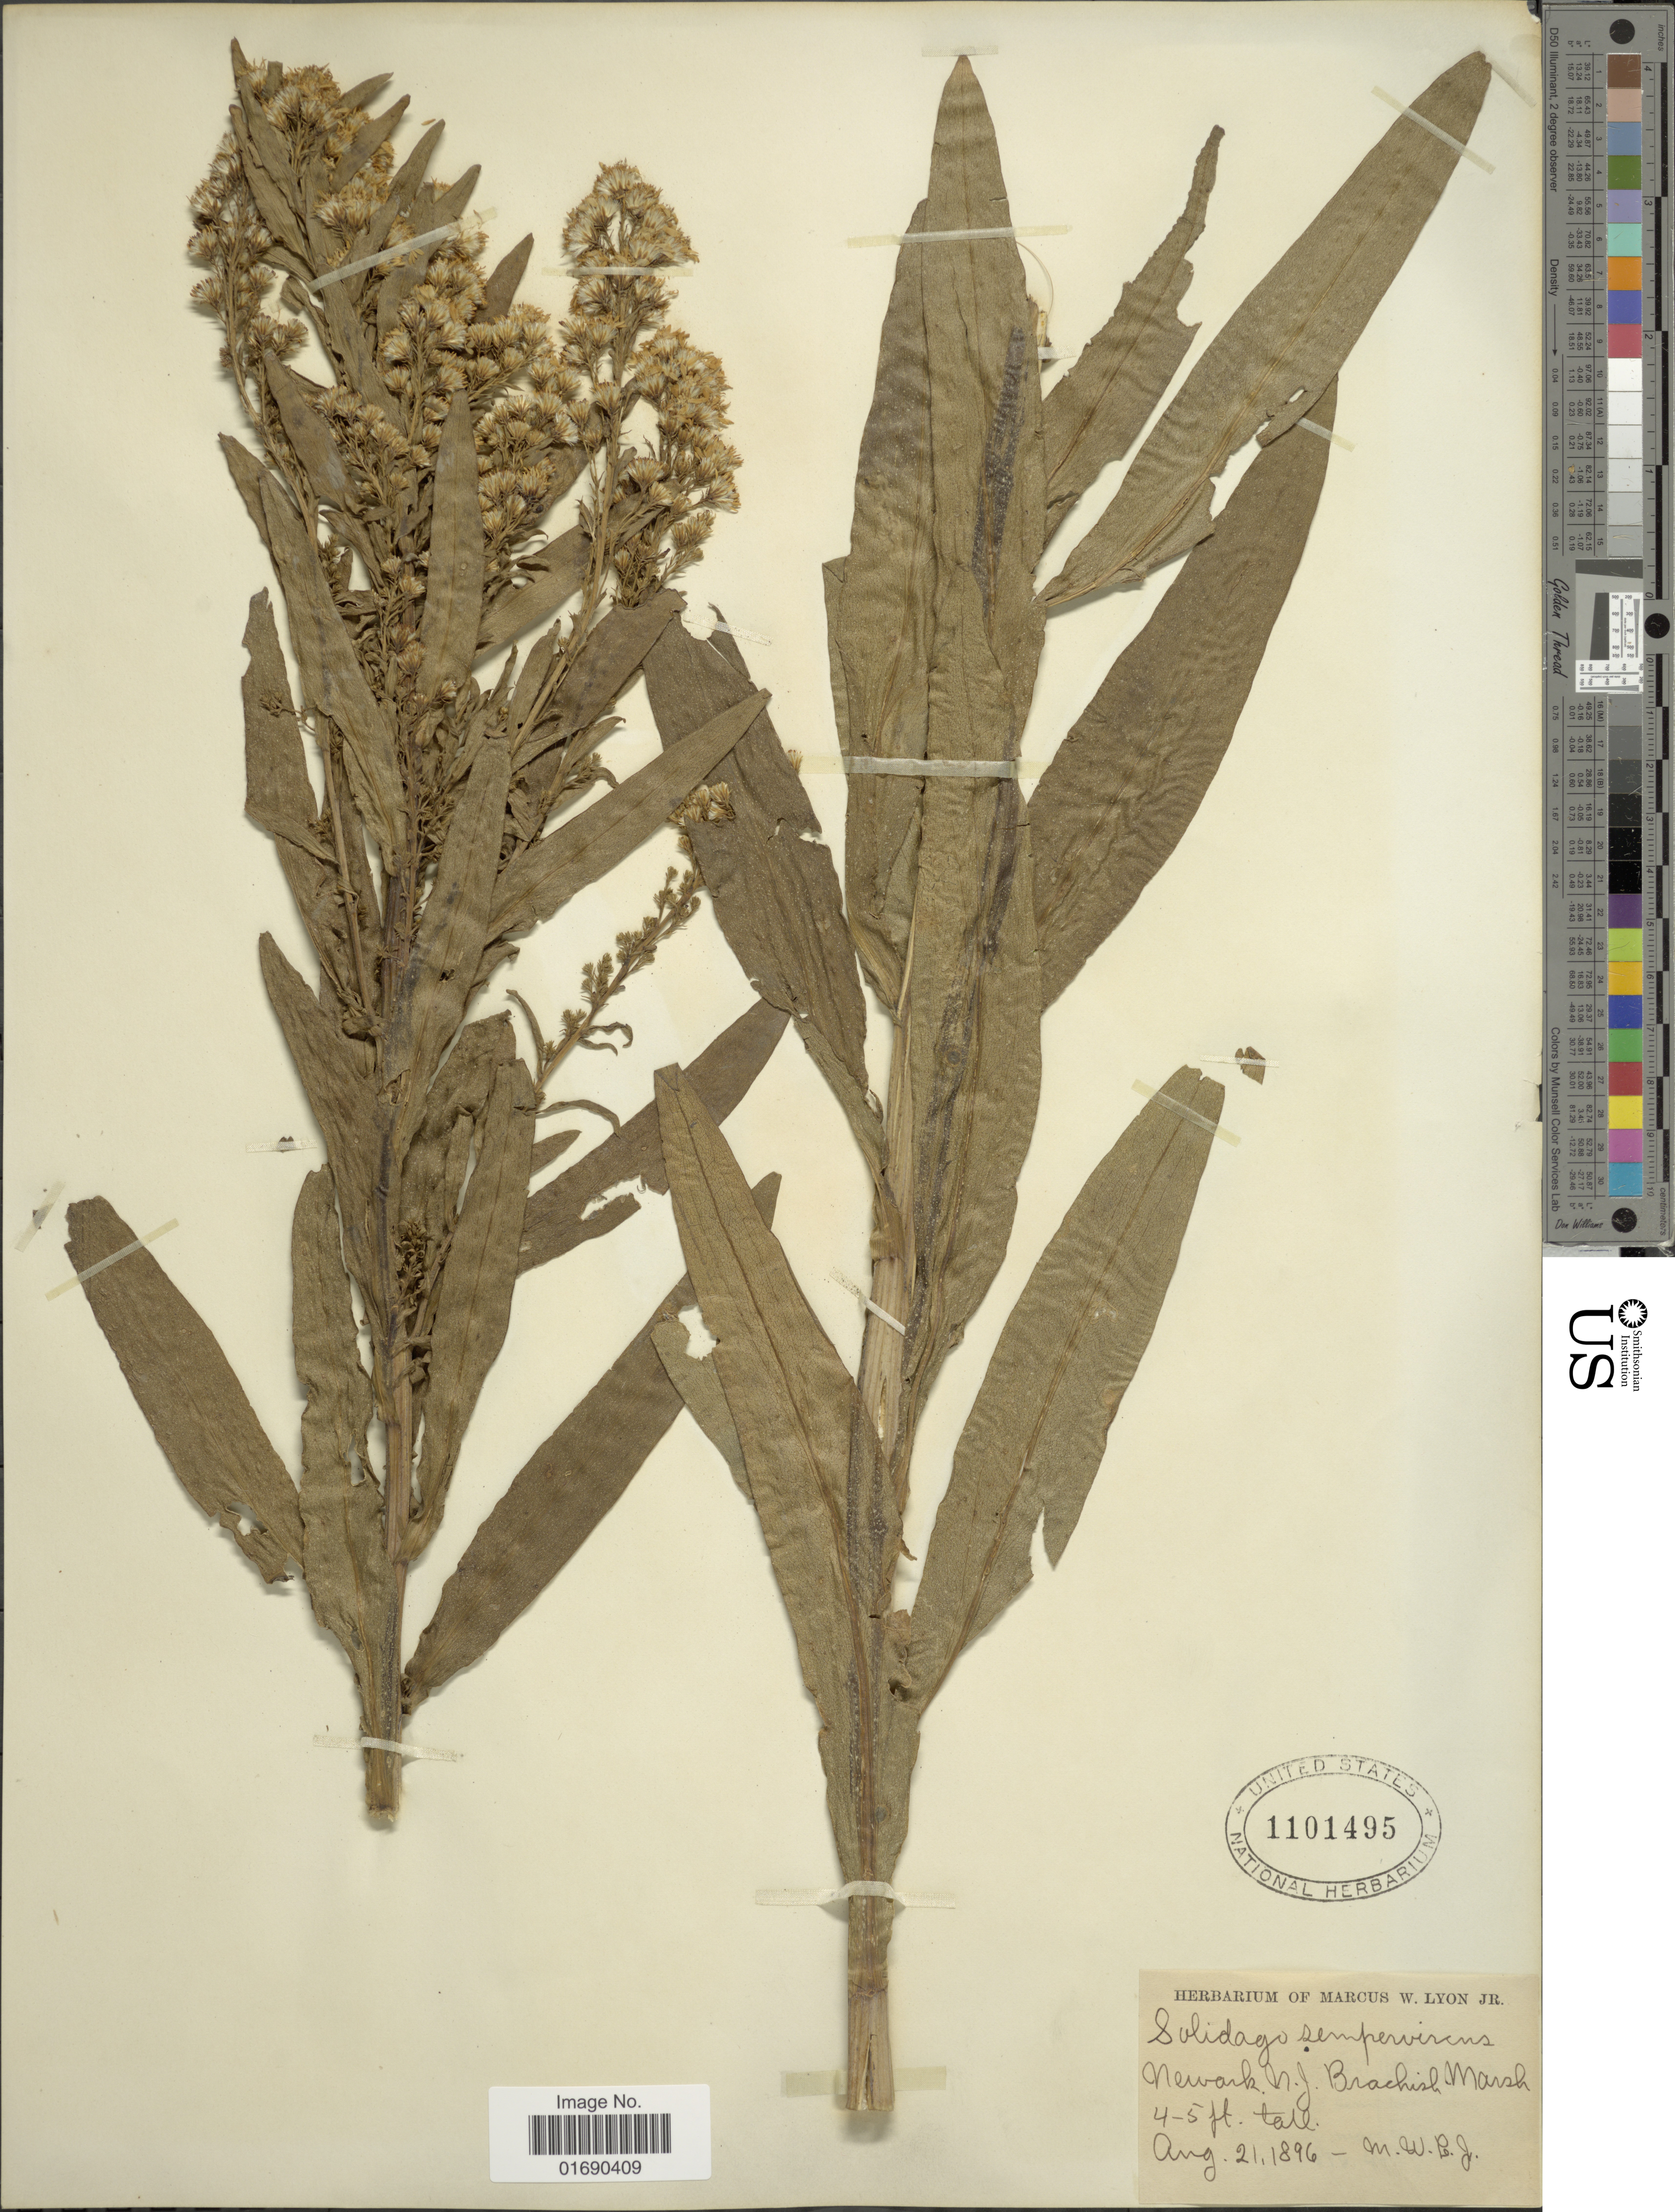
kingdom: Plantae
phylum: Tracheophyta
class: Magnoliopsida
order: Asterales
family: Asteraceae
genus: Solidago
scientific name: Solidago sempervirens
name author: L.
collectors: M. W. Lyon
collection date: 1896-08-21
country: United States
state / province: New Jersey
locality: Newar N.J. Brachish Marsh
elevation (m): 1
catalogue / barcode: US 1101495